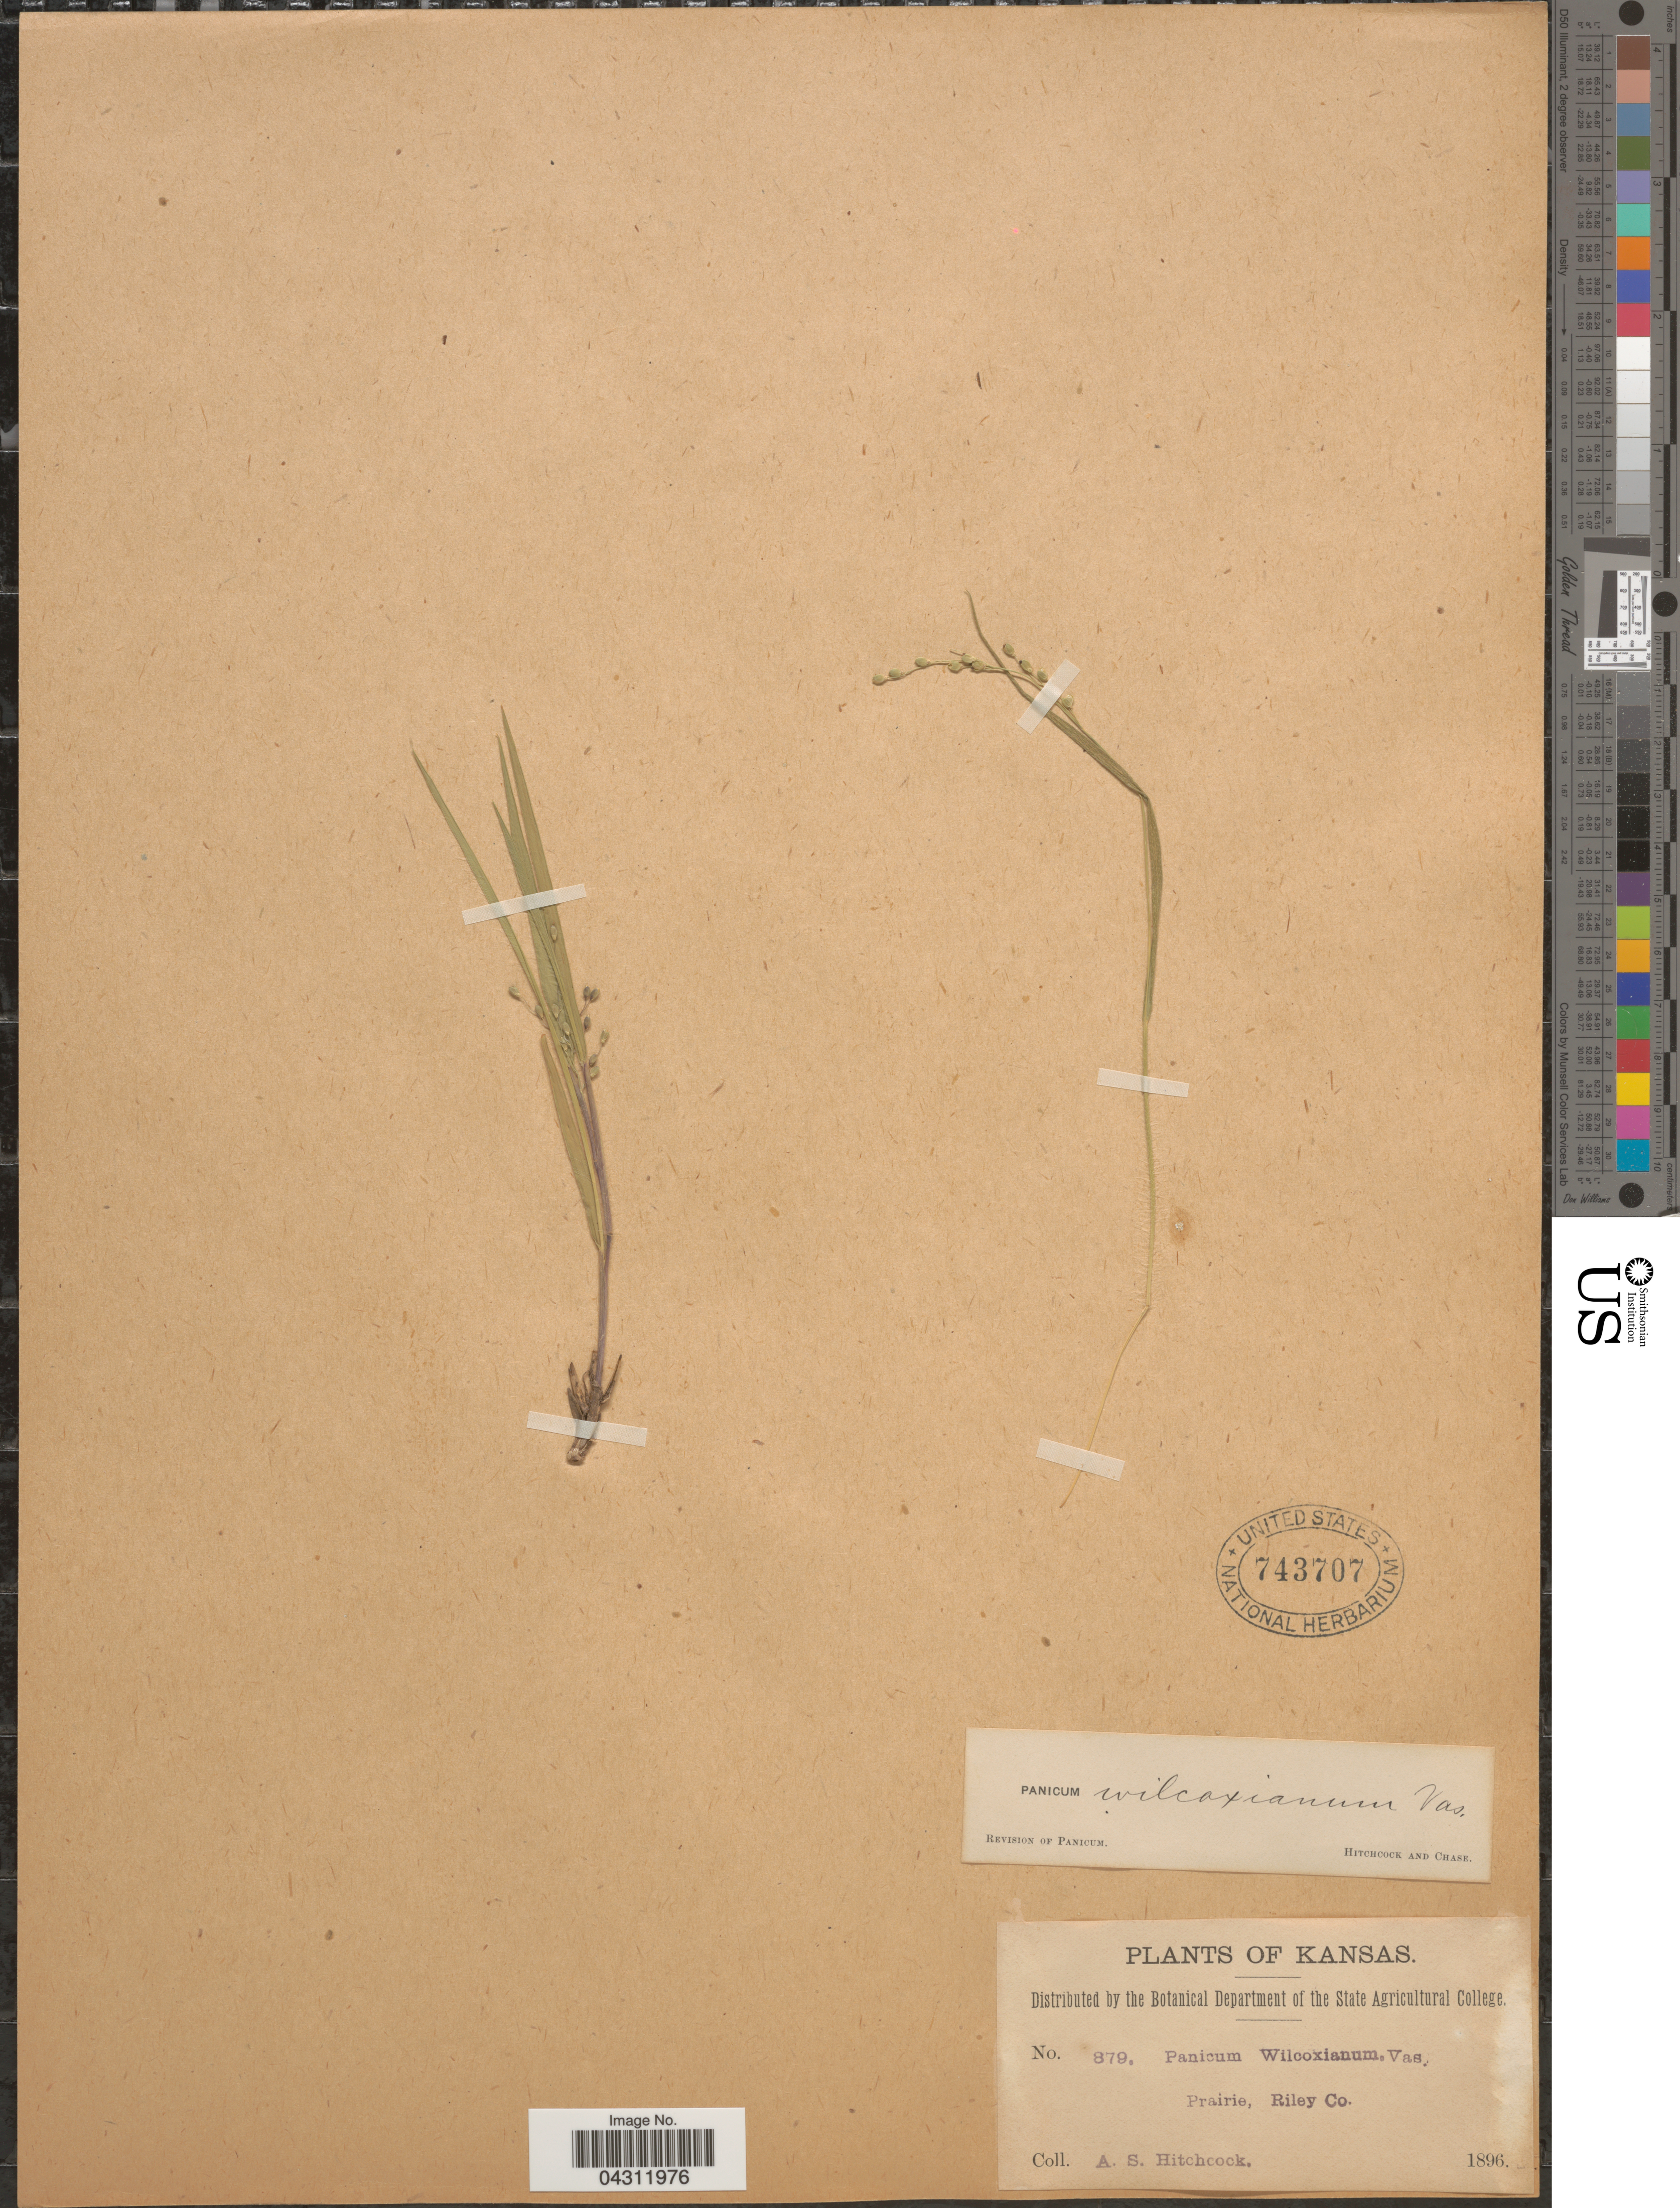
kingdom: Plantae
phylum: Tracheophyta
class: Liliopsida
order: Poales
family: Poaceae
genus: Dichanthelium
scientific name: Dichanthelium wilcoxianum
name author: Freckmann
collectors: A. S. Hitchcock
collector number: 879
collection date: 1896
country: United States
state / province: Kansas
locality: Riley Co.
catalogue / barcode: US 743707